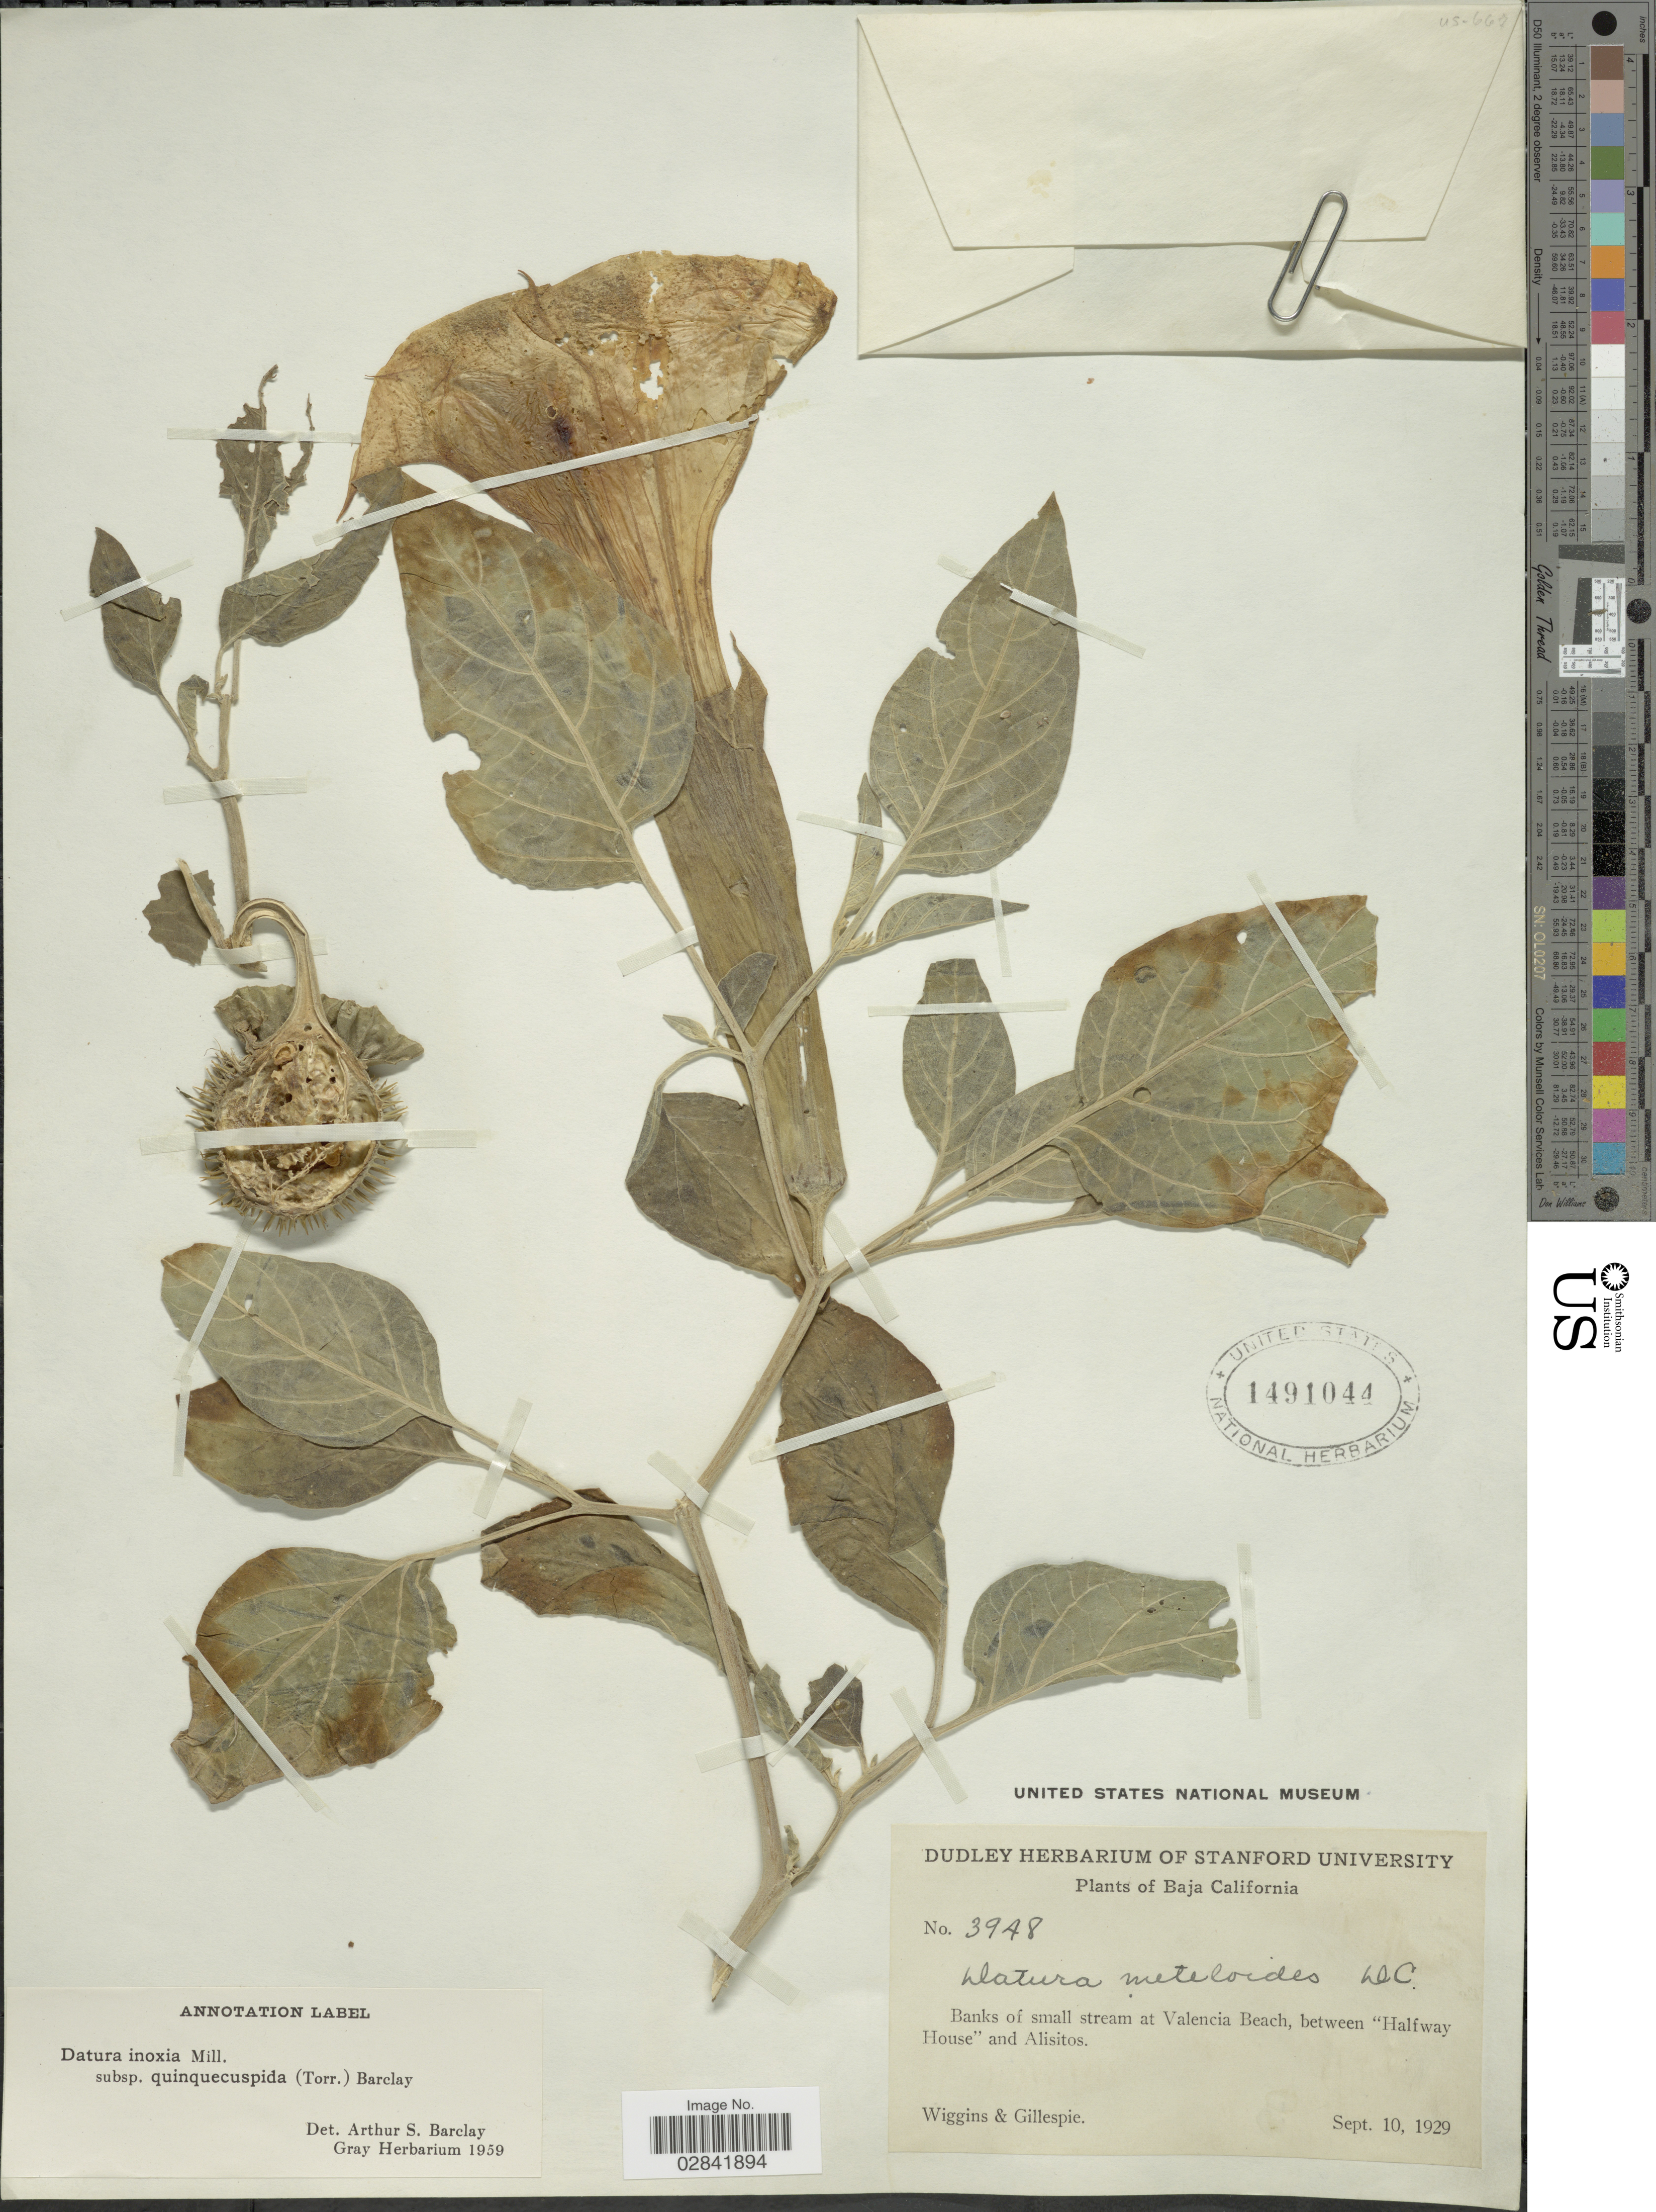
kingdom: Plantae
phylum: Tracheophyta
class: Magnoliopsida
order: Solanales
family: Solanaceae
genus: Datura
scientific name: Datura wrightii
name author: Regel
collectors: -- Wiggins & -- Gillespie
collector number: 3948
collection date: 1929-09-10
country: Mexico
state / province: Baja California Norte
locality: Banks of small stream at Valencia Beach, between "Halfway House" and Alisitos.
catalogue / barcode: US 1491044